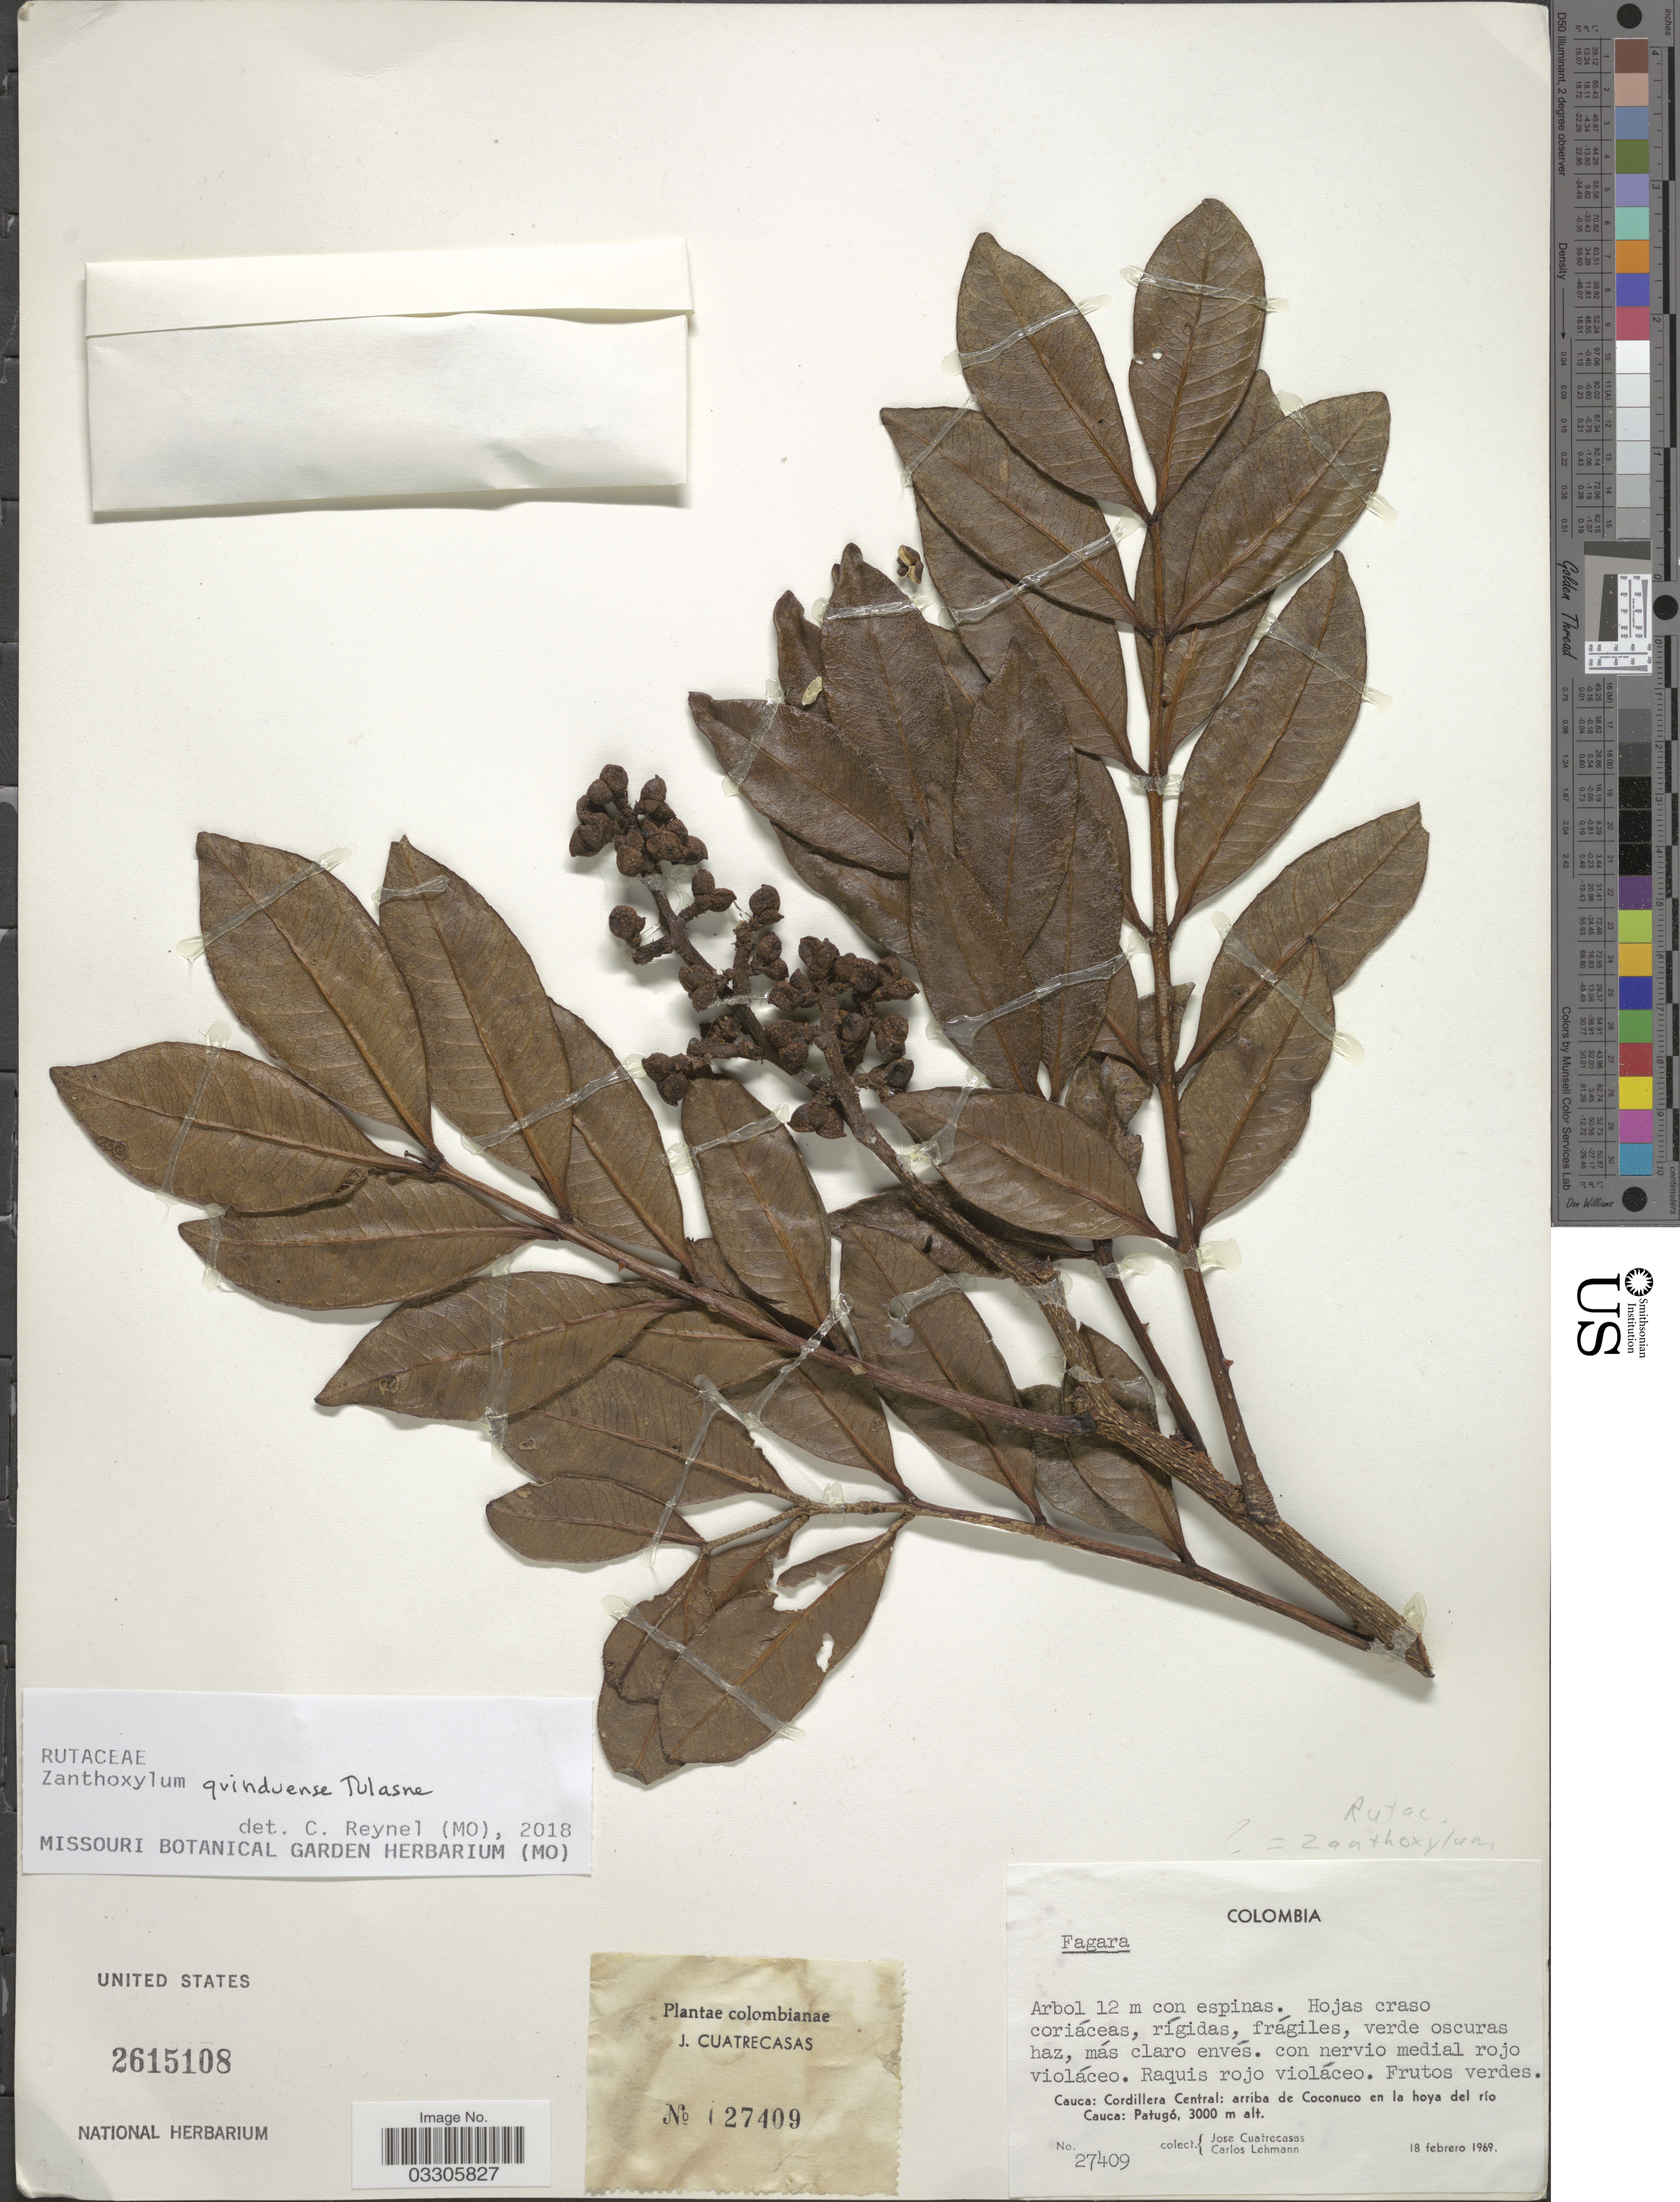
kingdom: Plantae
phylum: Tracheophyta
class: Magnoliopsida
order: Sapindales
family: Rutaceae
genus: Zanthoxylum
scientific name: Zanthoxylum quinduense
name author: Tul.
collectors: J. Cuatrecasas & C. Lehmann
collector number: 27409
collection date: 1969-02-18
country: Colombia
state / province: Cauca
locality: Cordillera Central: arriba de Coconuco en la hoya del río Cauca: Patugó.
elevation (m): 3000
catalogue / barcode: US 2615108